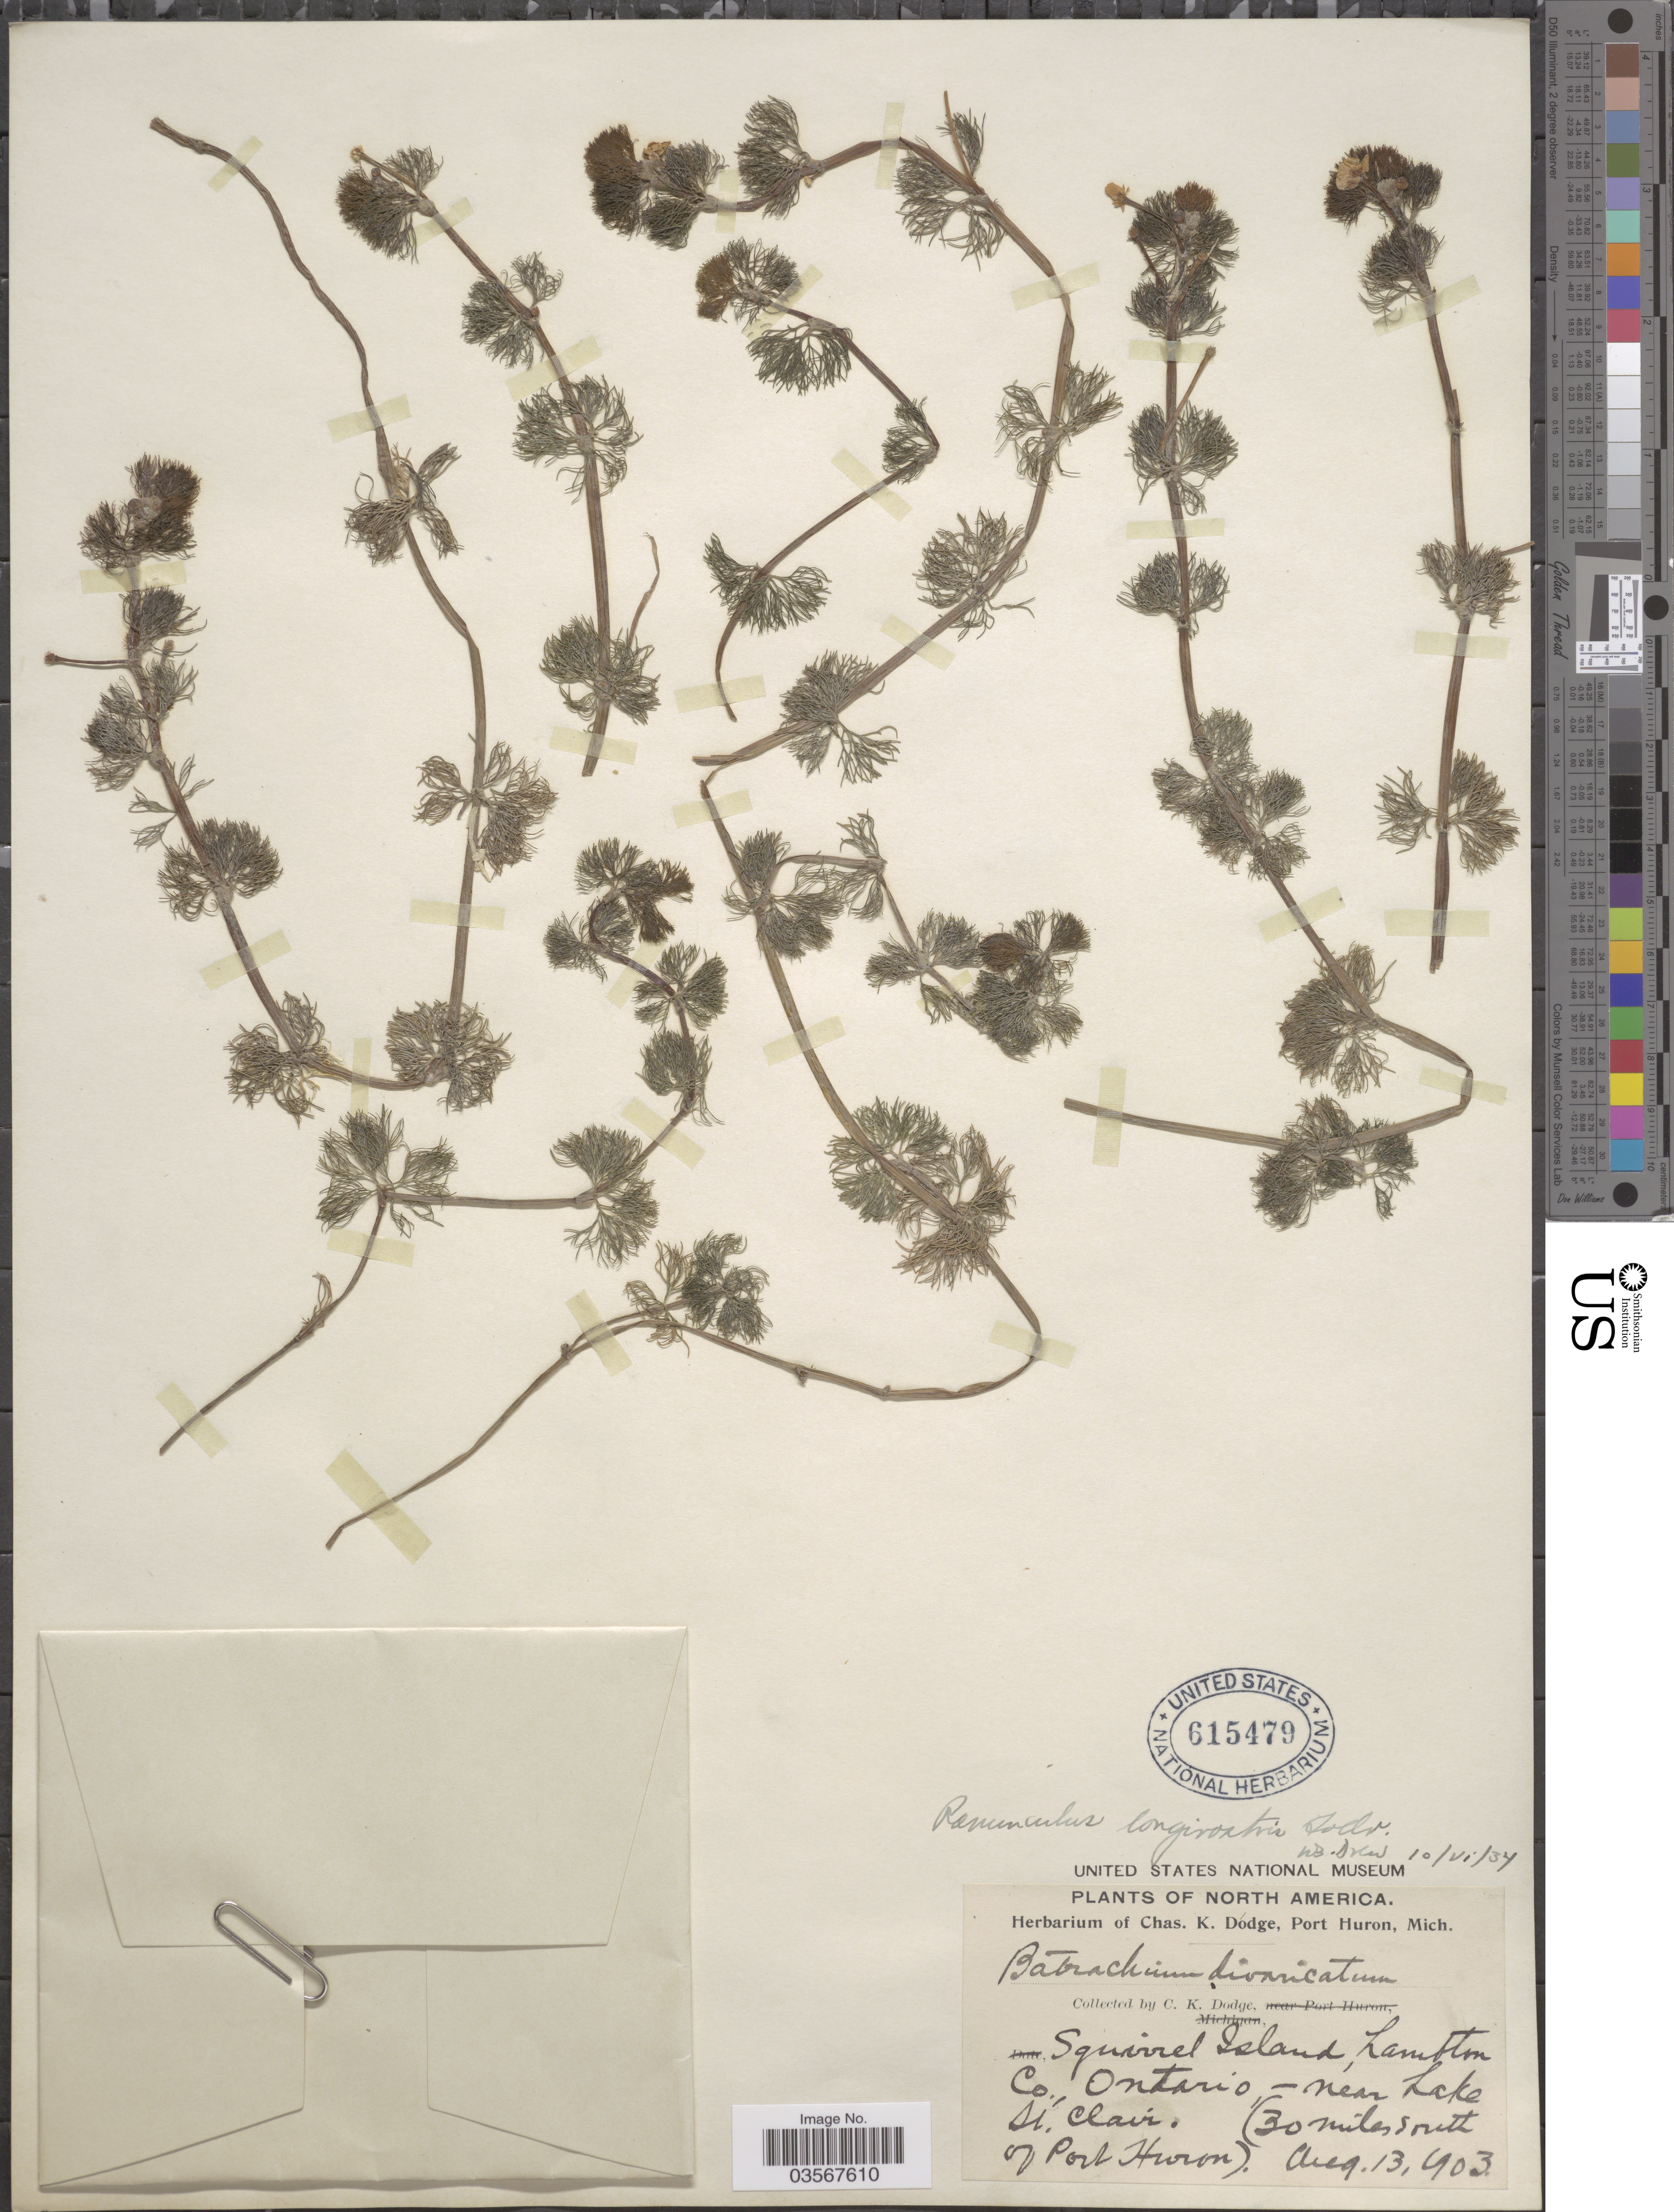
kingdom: Plantae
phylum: Tracheophyta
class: Magnoliopsida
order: Ranunculales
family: Ranunculaceae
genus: Ranunculus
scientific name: Ranunculus longirostris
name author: Godr.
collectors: C. K. Dodge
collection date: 1903-08-13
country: Canada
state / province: Ontario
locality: Squirrel Island, Lambton Co., near Lake St. Clair. (30 miles south of Port Huron).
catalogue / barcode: US 615479